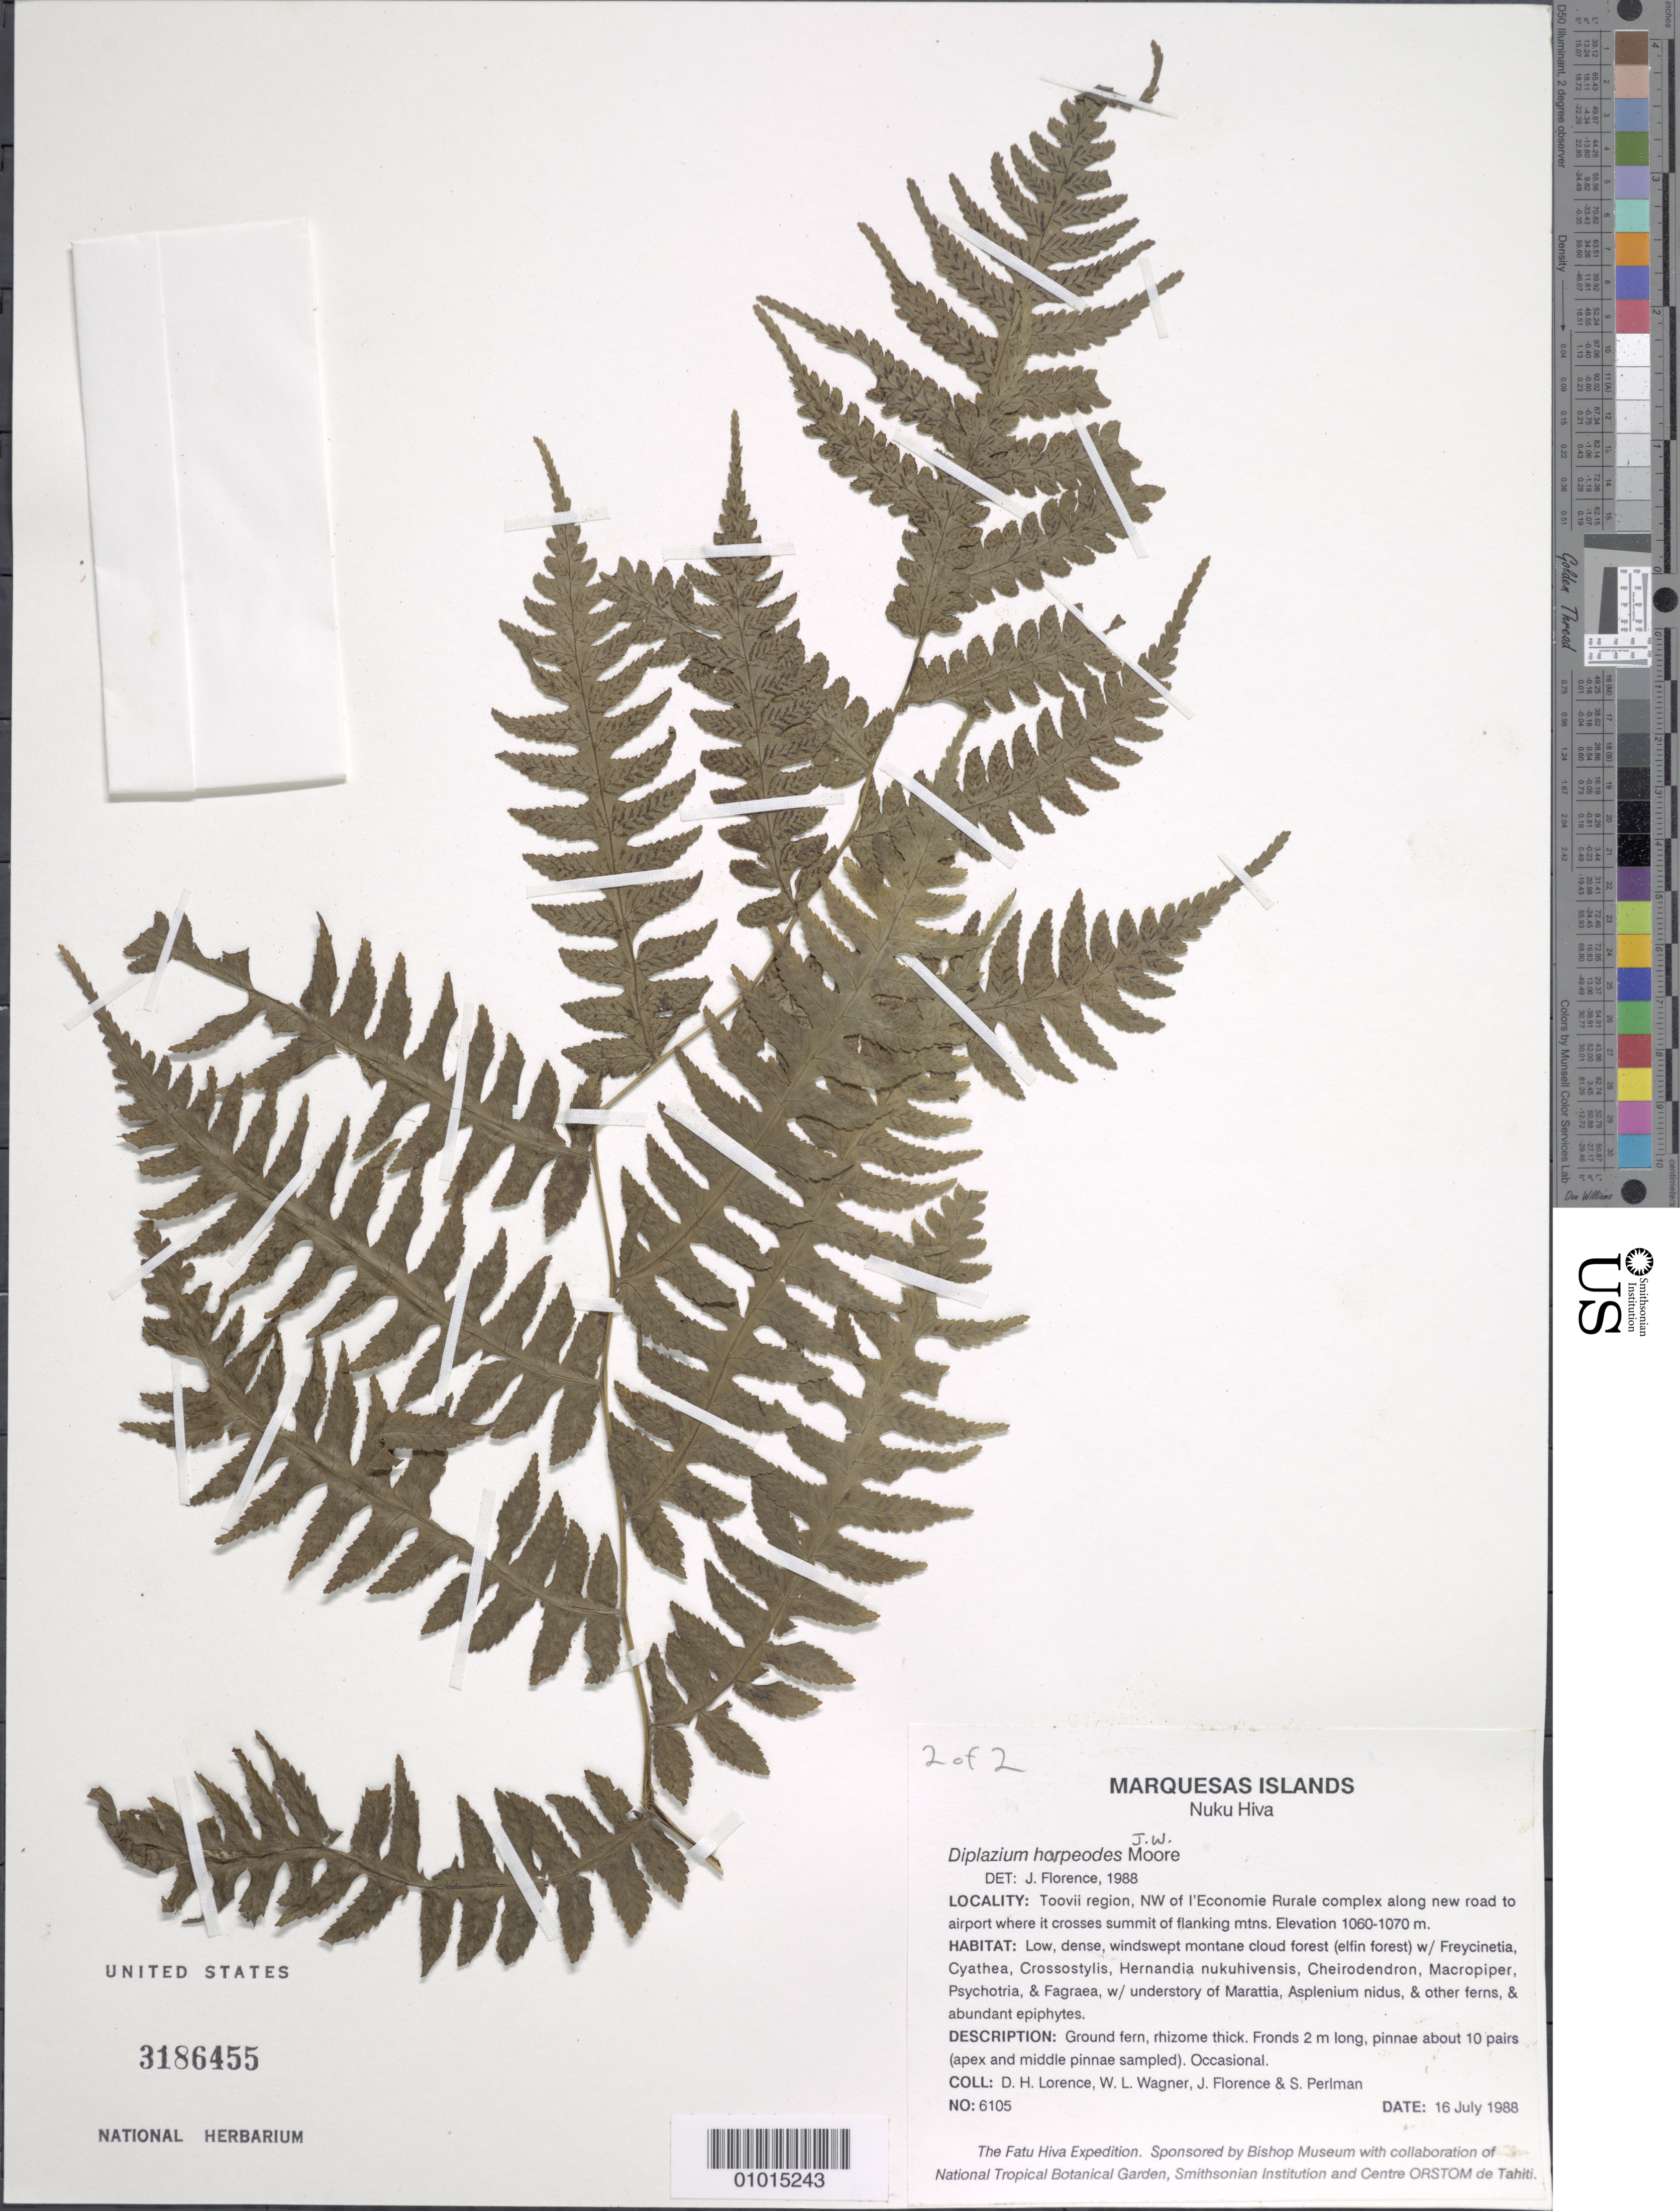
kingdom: Plantae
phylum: Tracheophyta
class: Polypodiopsida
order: Polypodiales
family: Athyriaceae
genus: Diplazium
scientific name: Diplazium harpeodes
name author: T. Moore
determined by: Florence, J.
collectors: D. Lorence, W. L. Wagner, J. Florence & S. P. Perlman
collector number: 6105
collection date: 1988-07-16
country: French Polynesia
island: Nuku Hiva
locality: Toovii region, NW of l'Economie Rurale complex along new road to airport where it crosses summit of flanking mountains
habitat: Low, dense, windswept montane cloud forest (elfin forest); occasional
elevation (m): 1060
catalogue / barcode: US 3186455